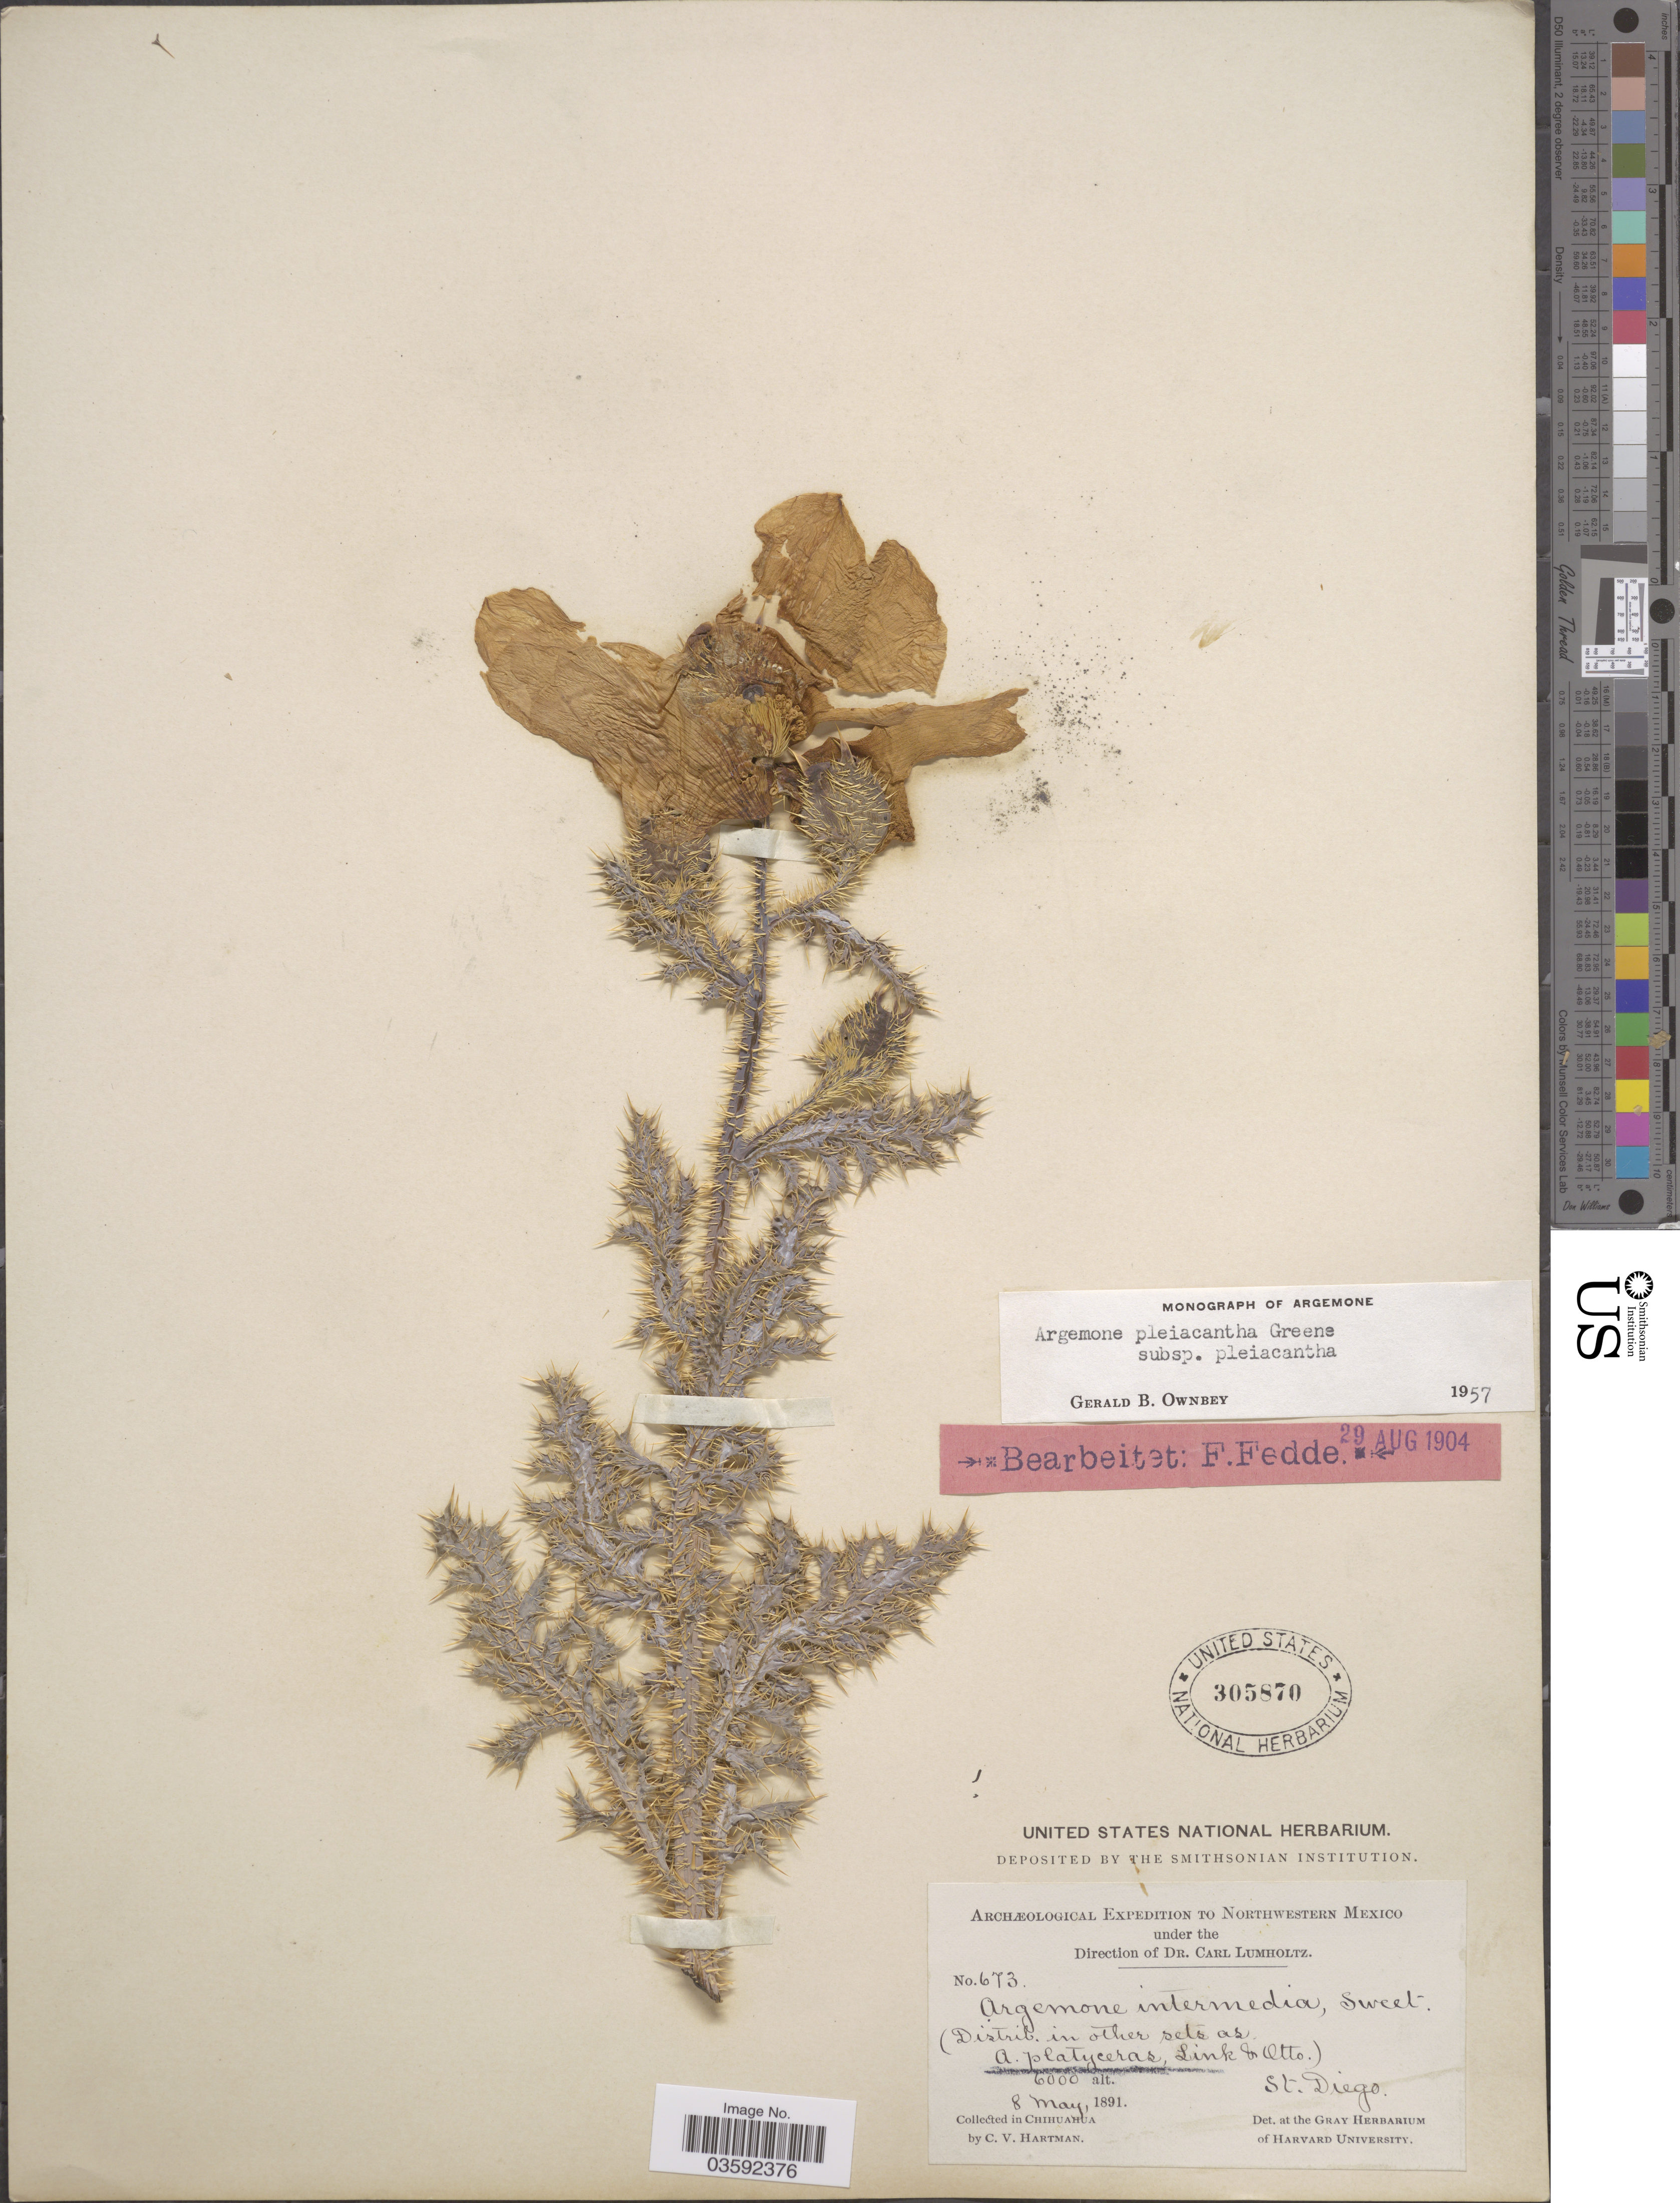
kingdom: Plantae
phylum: Tracheophyta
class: Magnoliopsida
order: Ranunculales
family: Papaveraceae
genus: Argemone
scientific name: Argemone pleiacantha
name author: Greene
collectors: C. V. Hartman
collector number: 673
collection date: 1891-05-08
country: Mexico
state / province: Chihuahua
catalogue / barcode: US 305870